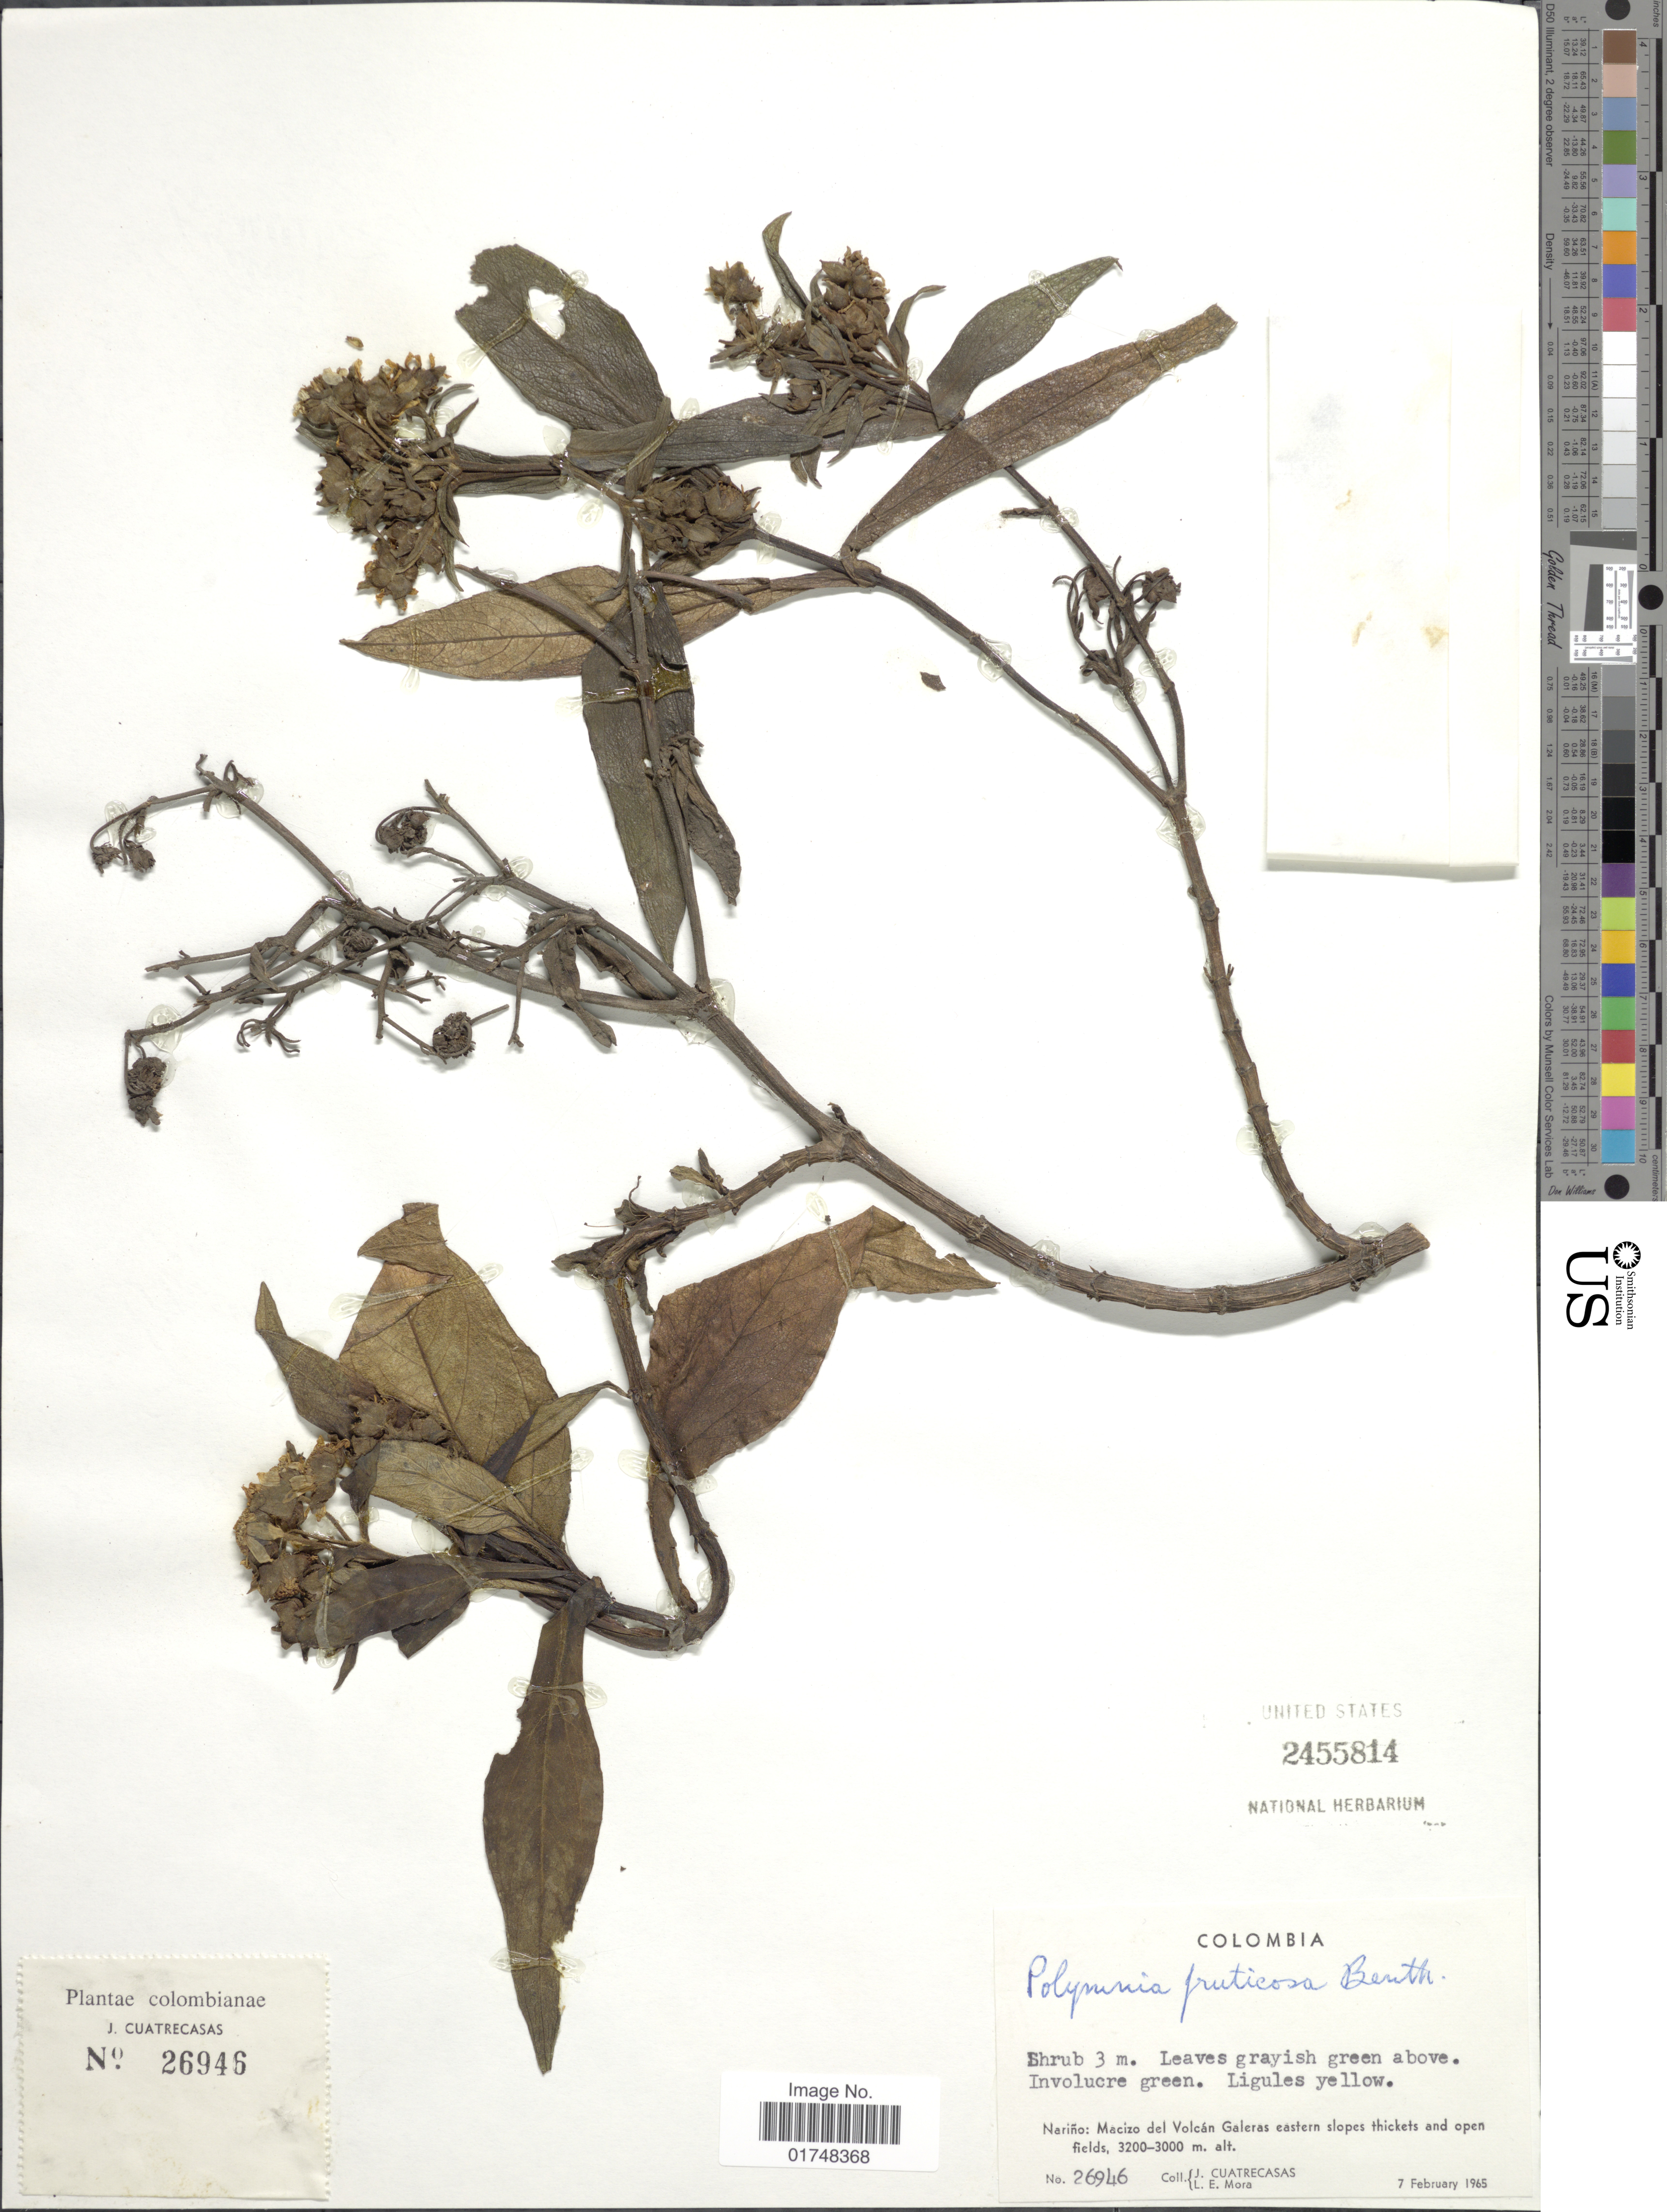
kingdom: Plantae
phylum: Tracheophyta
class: Magnoliopsida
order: Asterales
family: Asteraceae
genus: Smallanthus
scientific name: Smallanthus fruticosus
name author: (Benth.) H. Rob.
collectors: J. Cuatrecasas & L. Mora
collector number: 26946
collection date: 1965-02-07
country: Colombia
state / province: Nariño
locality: Macizo del Volcan Galeras eastern slopes thickets and open fields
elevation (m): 3000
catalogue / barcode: US 2455814